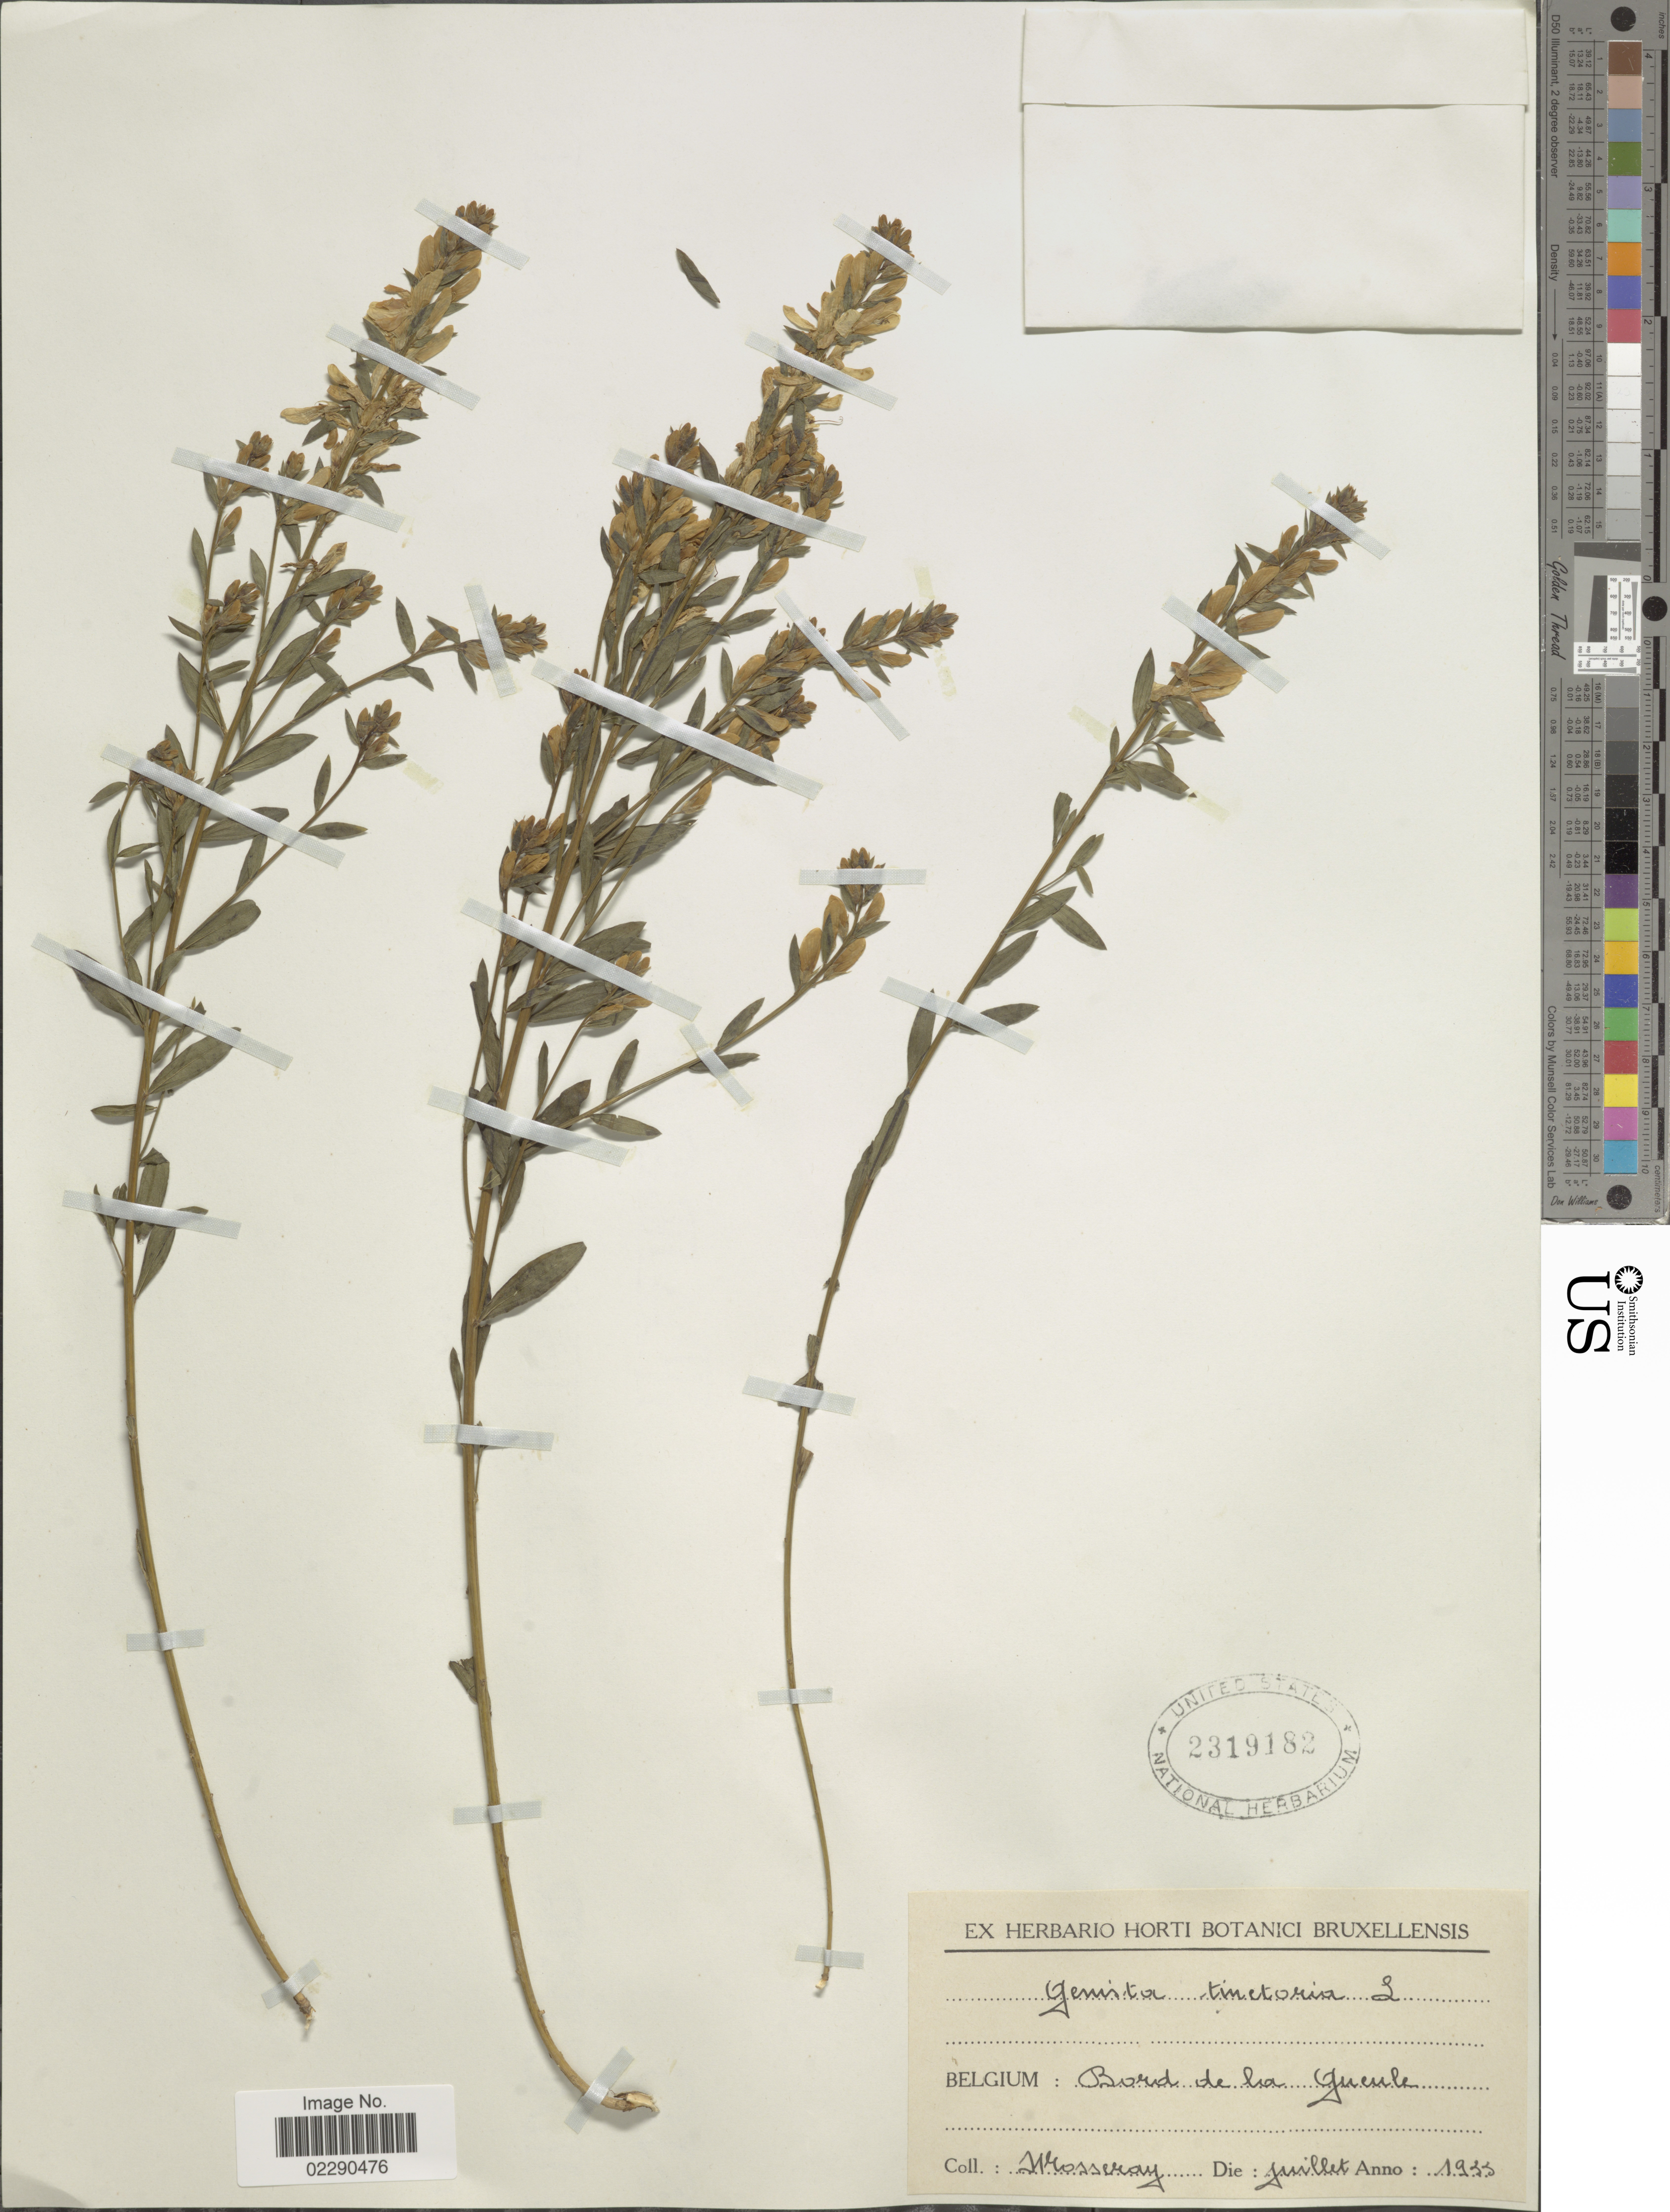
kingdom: Plantae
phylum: Tracheophyta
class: Magnoliopsida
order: Fabales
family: Fabaceae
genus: Genista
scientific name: Genista tinctoria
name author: L.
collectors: Mosseray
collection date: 1933-07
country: Belgium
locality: Bord de la Gueule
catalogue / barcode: US 2319182